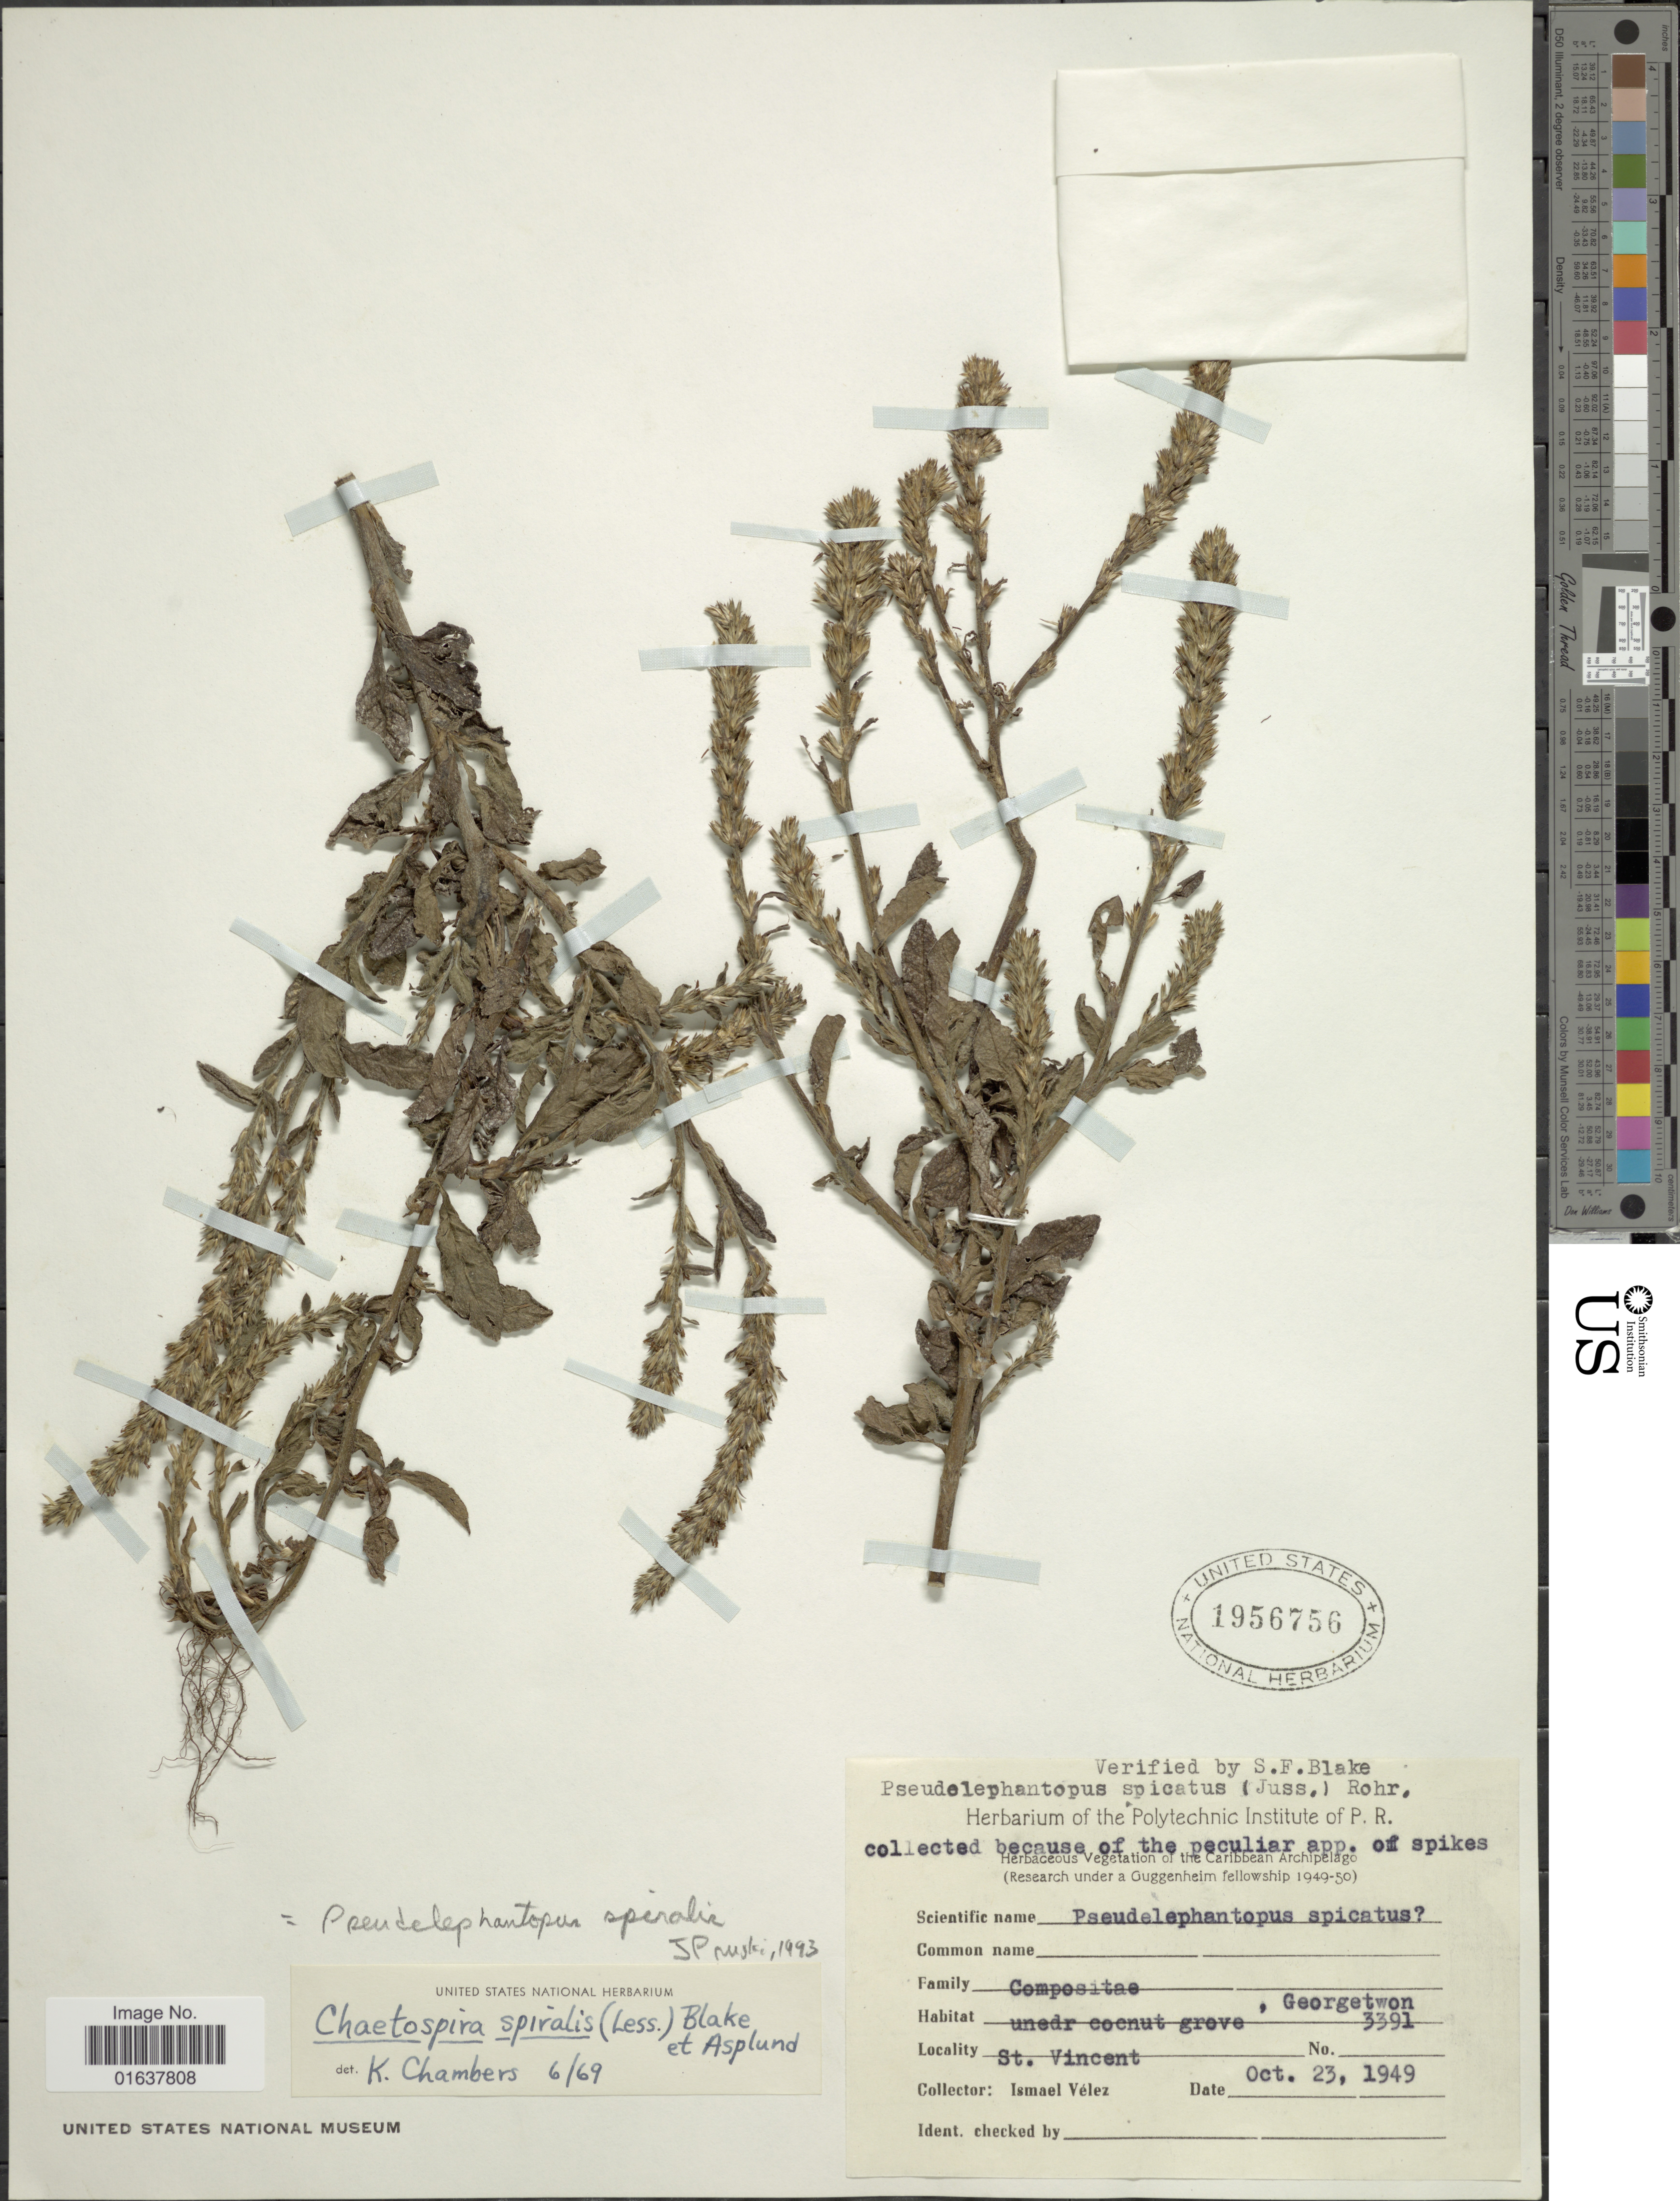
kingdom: Plantae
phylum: Tracheophyta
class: Magnoliopsida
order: Asterales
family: Asteraceae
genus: Pseudelephantopus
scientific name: Pseudelephantopus spiralis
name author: (Less.) Cronquist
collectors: I. Vélez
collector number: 3391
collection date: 1949-10-23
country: St. Vincent - Grenadines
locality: Georgetown, St.Vincent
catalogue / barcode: US 1956756